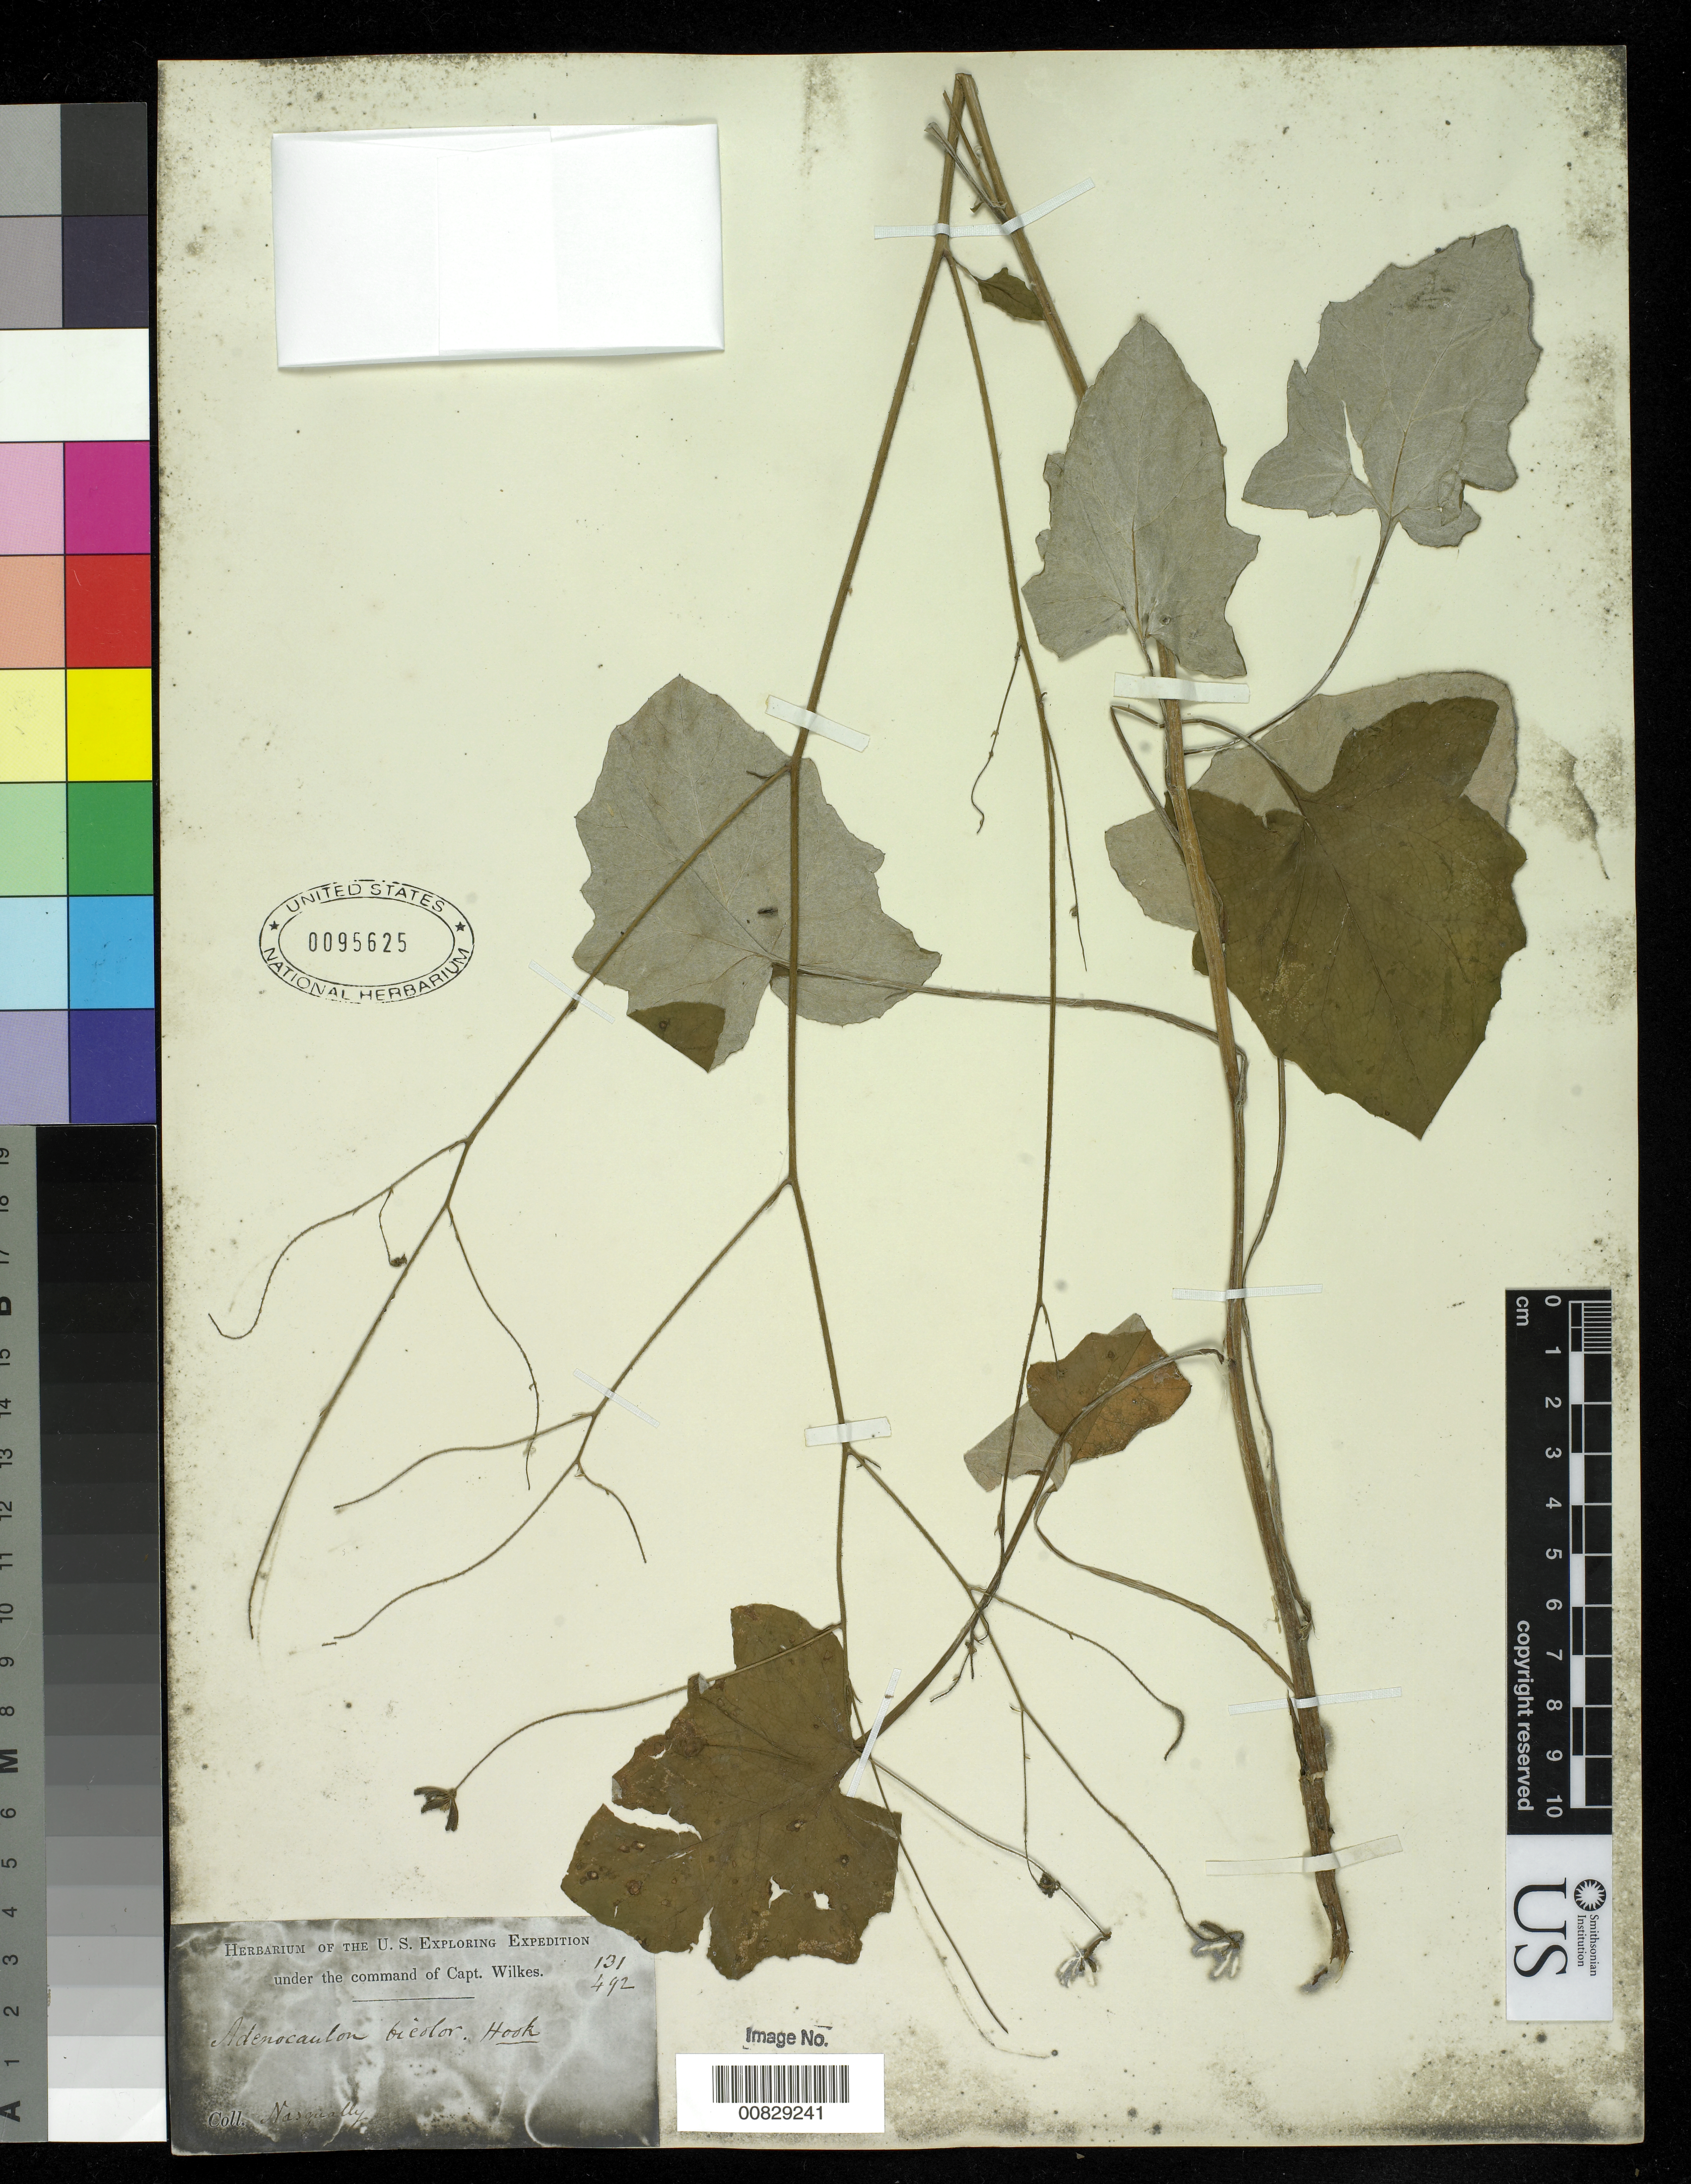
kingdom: Plantae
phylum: Tracheophyta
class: Magnoliopsida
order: Asterales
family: Asteraceae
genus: Adenocaulon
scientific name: Adenocaulon bicolor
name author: Hook.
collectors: Wilkes Explor. Exped.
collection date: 1838/1842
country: United States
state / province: Washington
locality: Nisqually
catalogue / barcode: US 95625